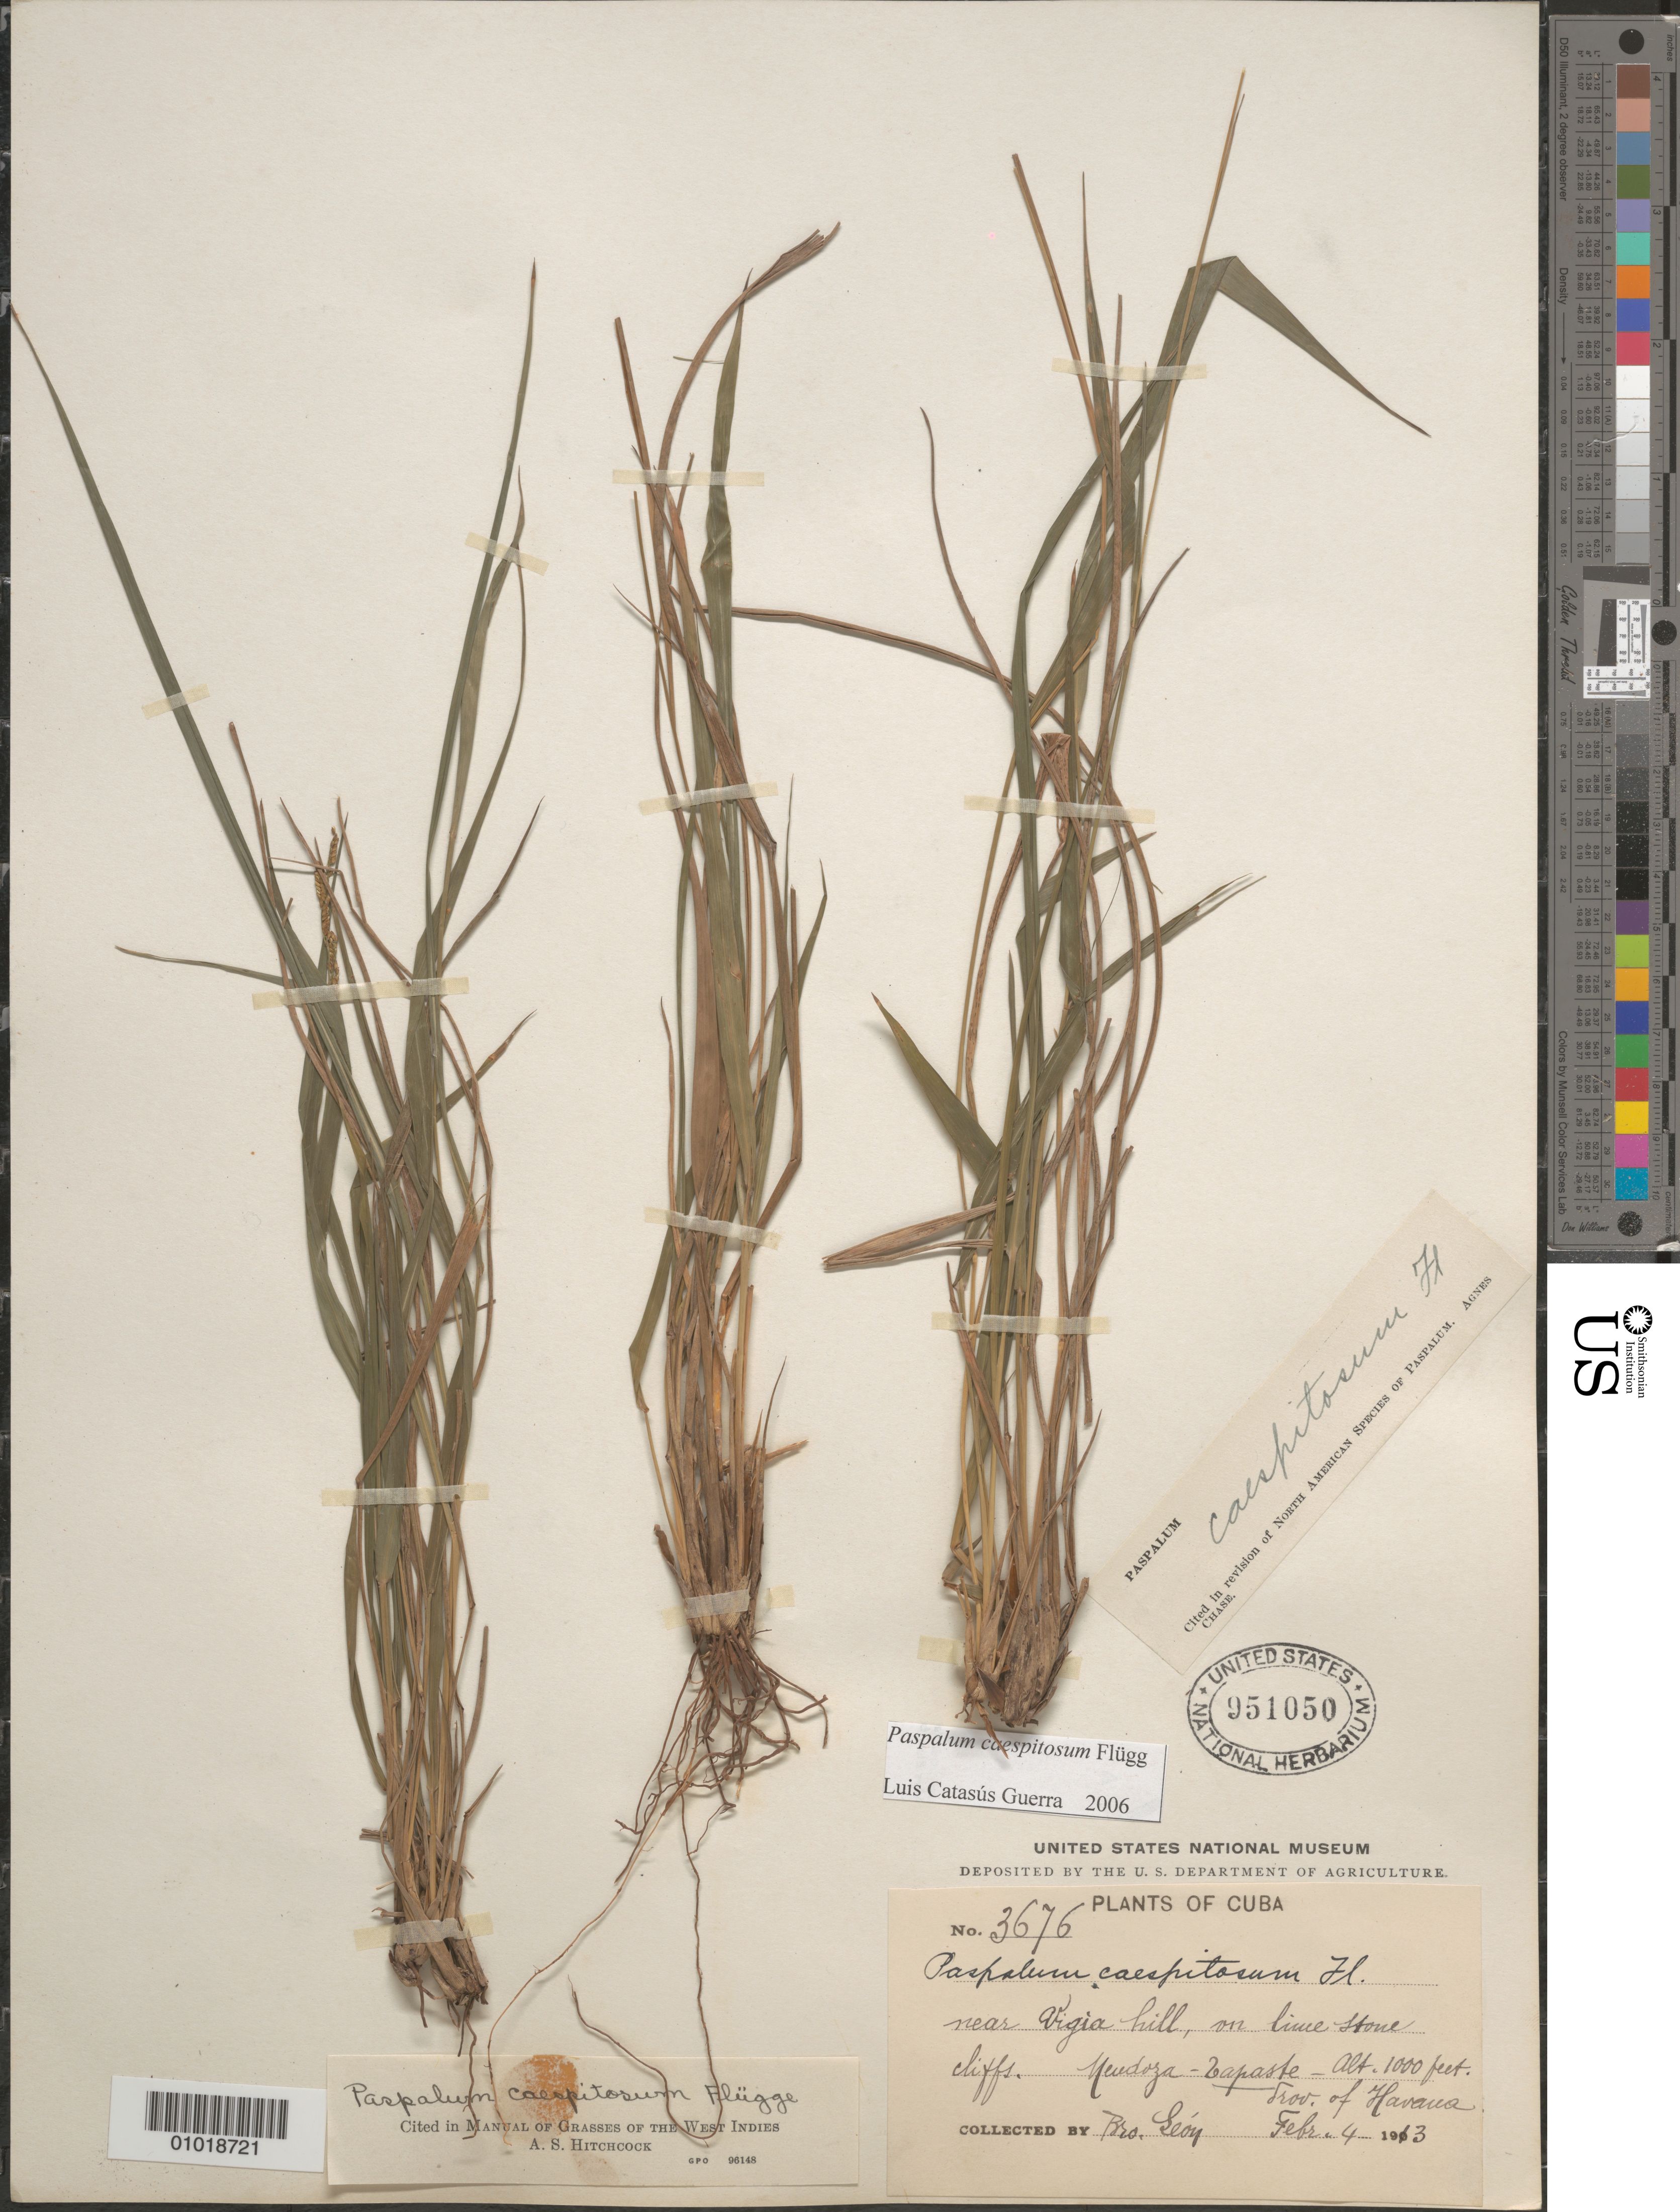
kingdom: Plantae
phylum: Tracheophyta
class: Liliopsida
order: Poales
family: Poaceae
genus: Paspalum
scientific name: Paspalum caespitosum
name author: Flüggé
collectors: Bro. León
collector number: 3676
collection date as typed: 04 Feb 1913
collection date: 1913-02-04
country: Cuba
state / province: La Habana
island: Cuba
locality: Near Vigia hill, on limestone cliffs Mendoza - bapaste [sp]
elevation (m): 305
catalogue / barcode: US 951050